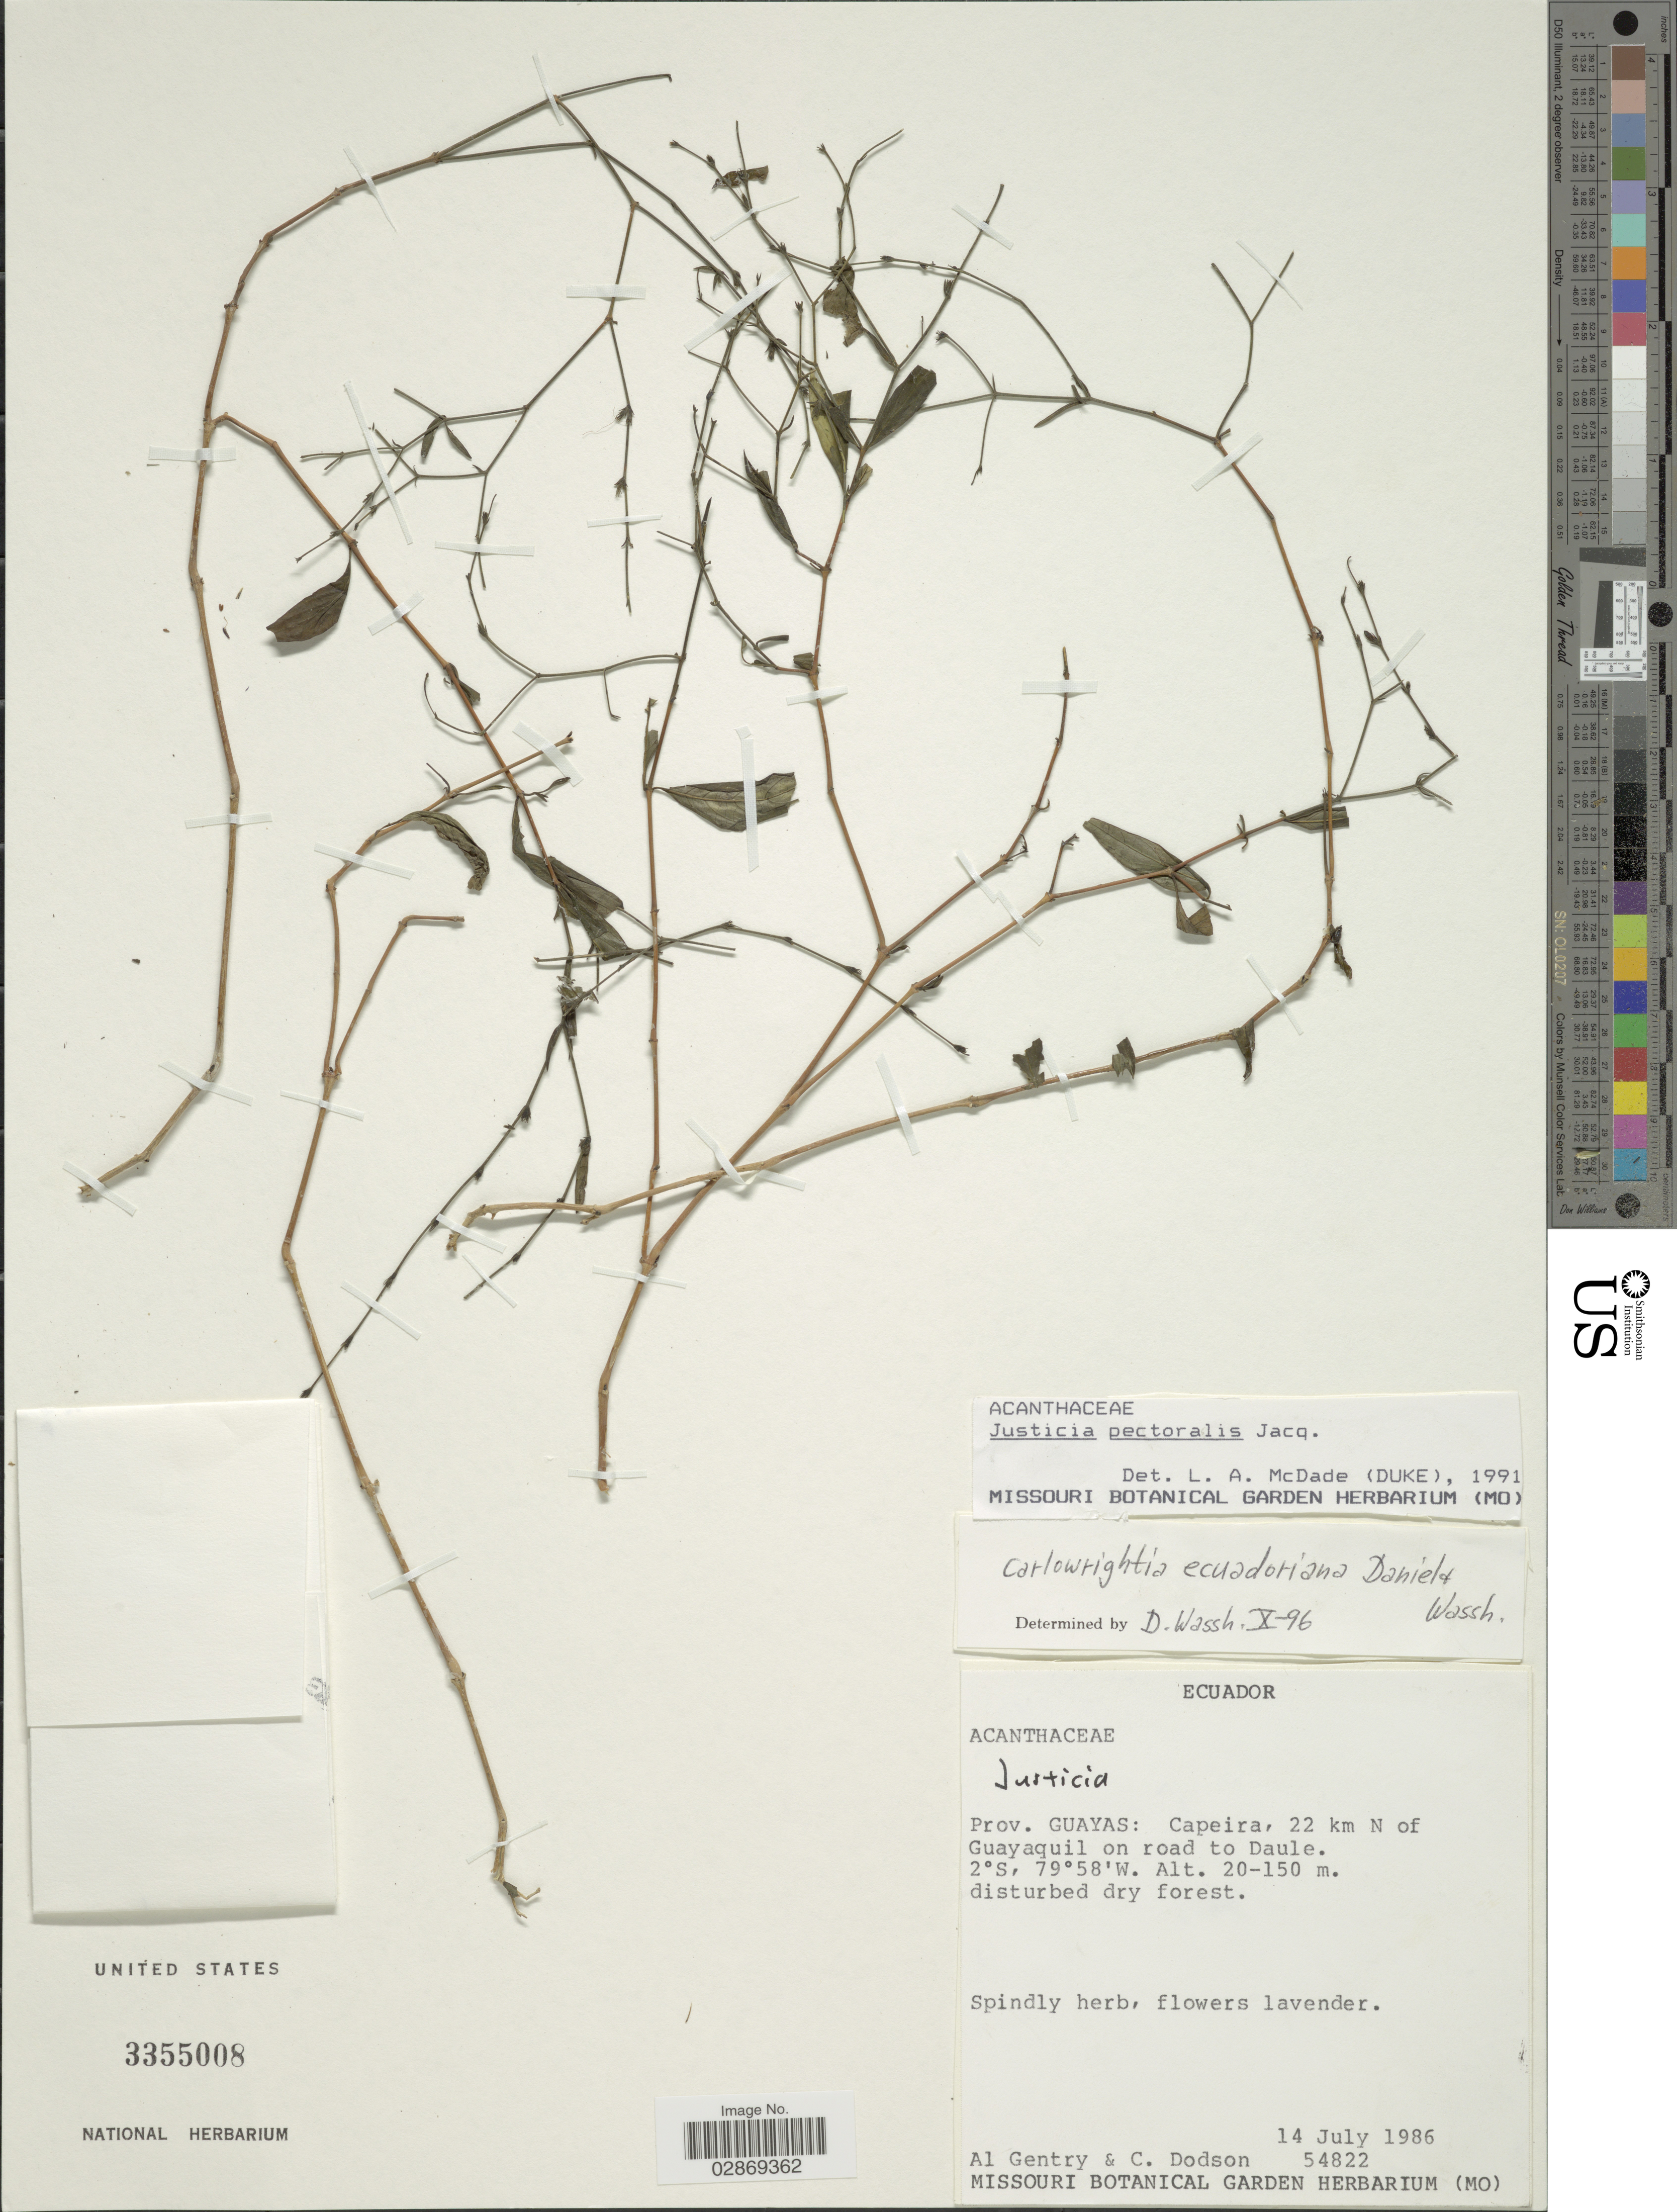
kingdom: Plantae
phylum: Tracheophyta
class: Magnoliopsida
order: Lamiales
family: Acanthaceae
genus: Carlowrightia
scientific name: Carlowrightia ecuadoriana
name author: T.F. Daniel & Wassh.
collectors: A. H. Gentry & C. Dodson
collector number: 54822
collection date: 1986-07-14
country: Ecuador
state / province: Guayas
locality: Capeira, 22 km N of Guayaquil on road to Daule.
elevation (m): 20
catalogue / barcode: US 3355008